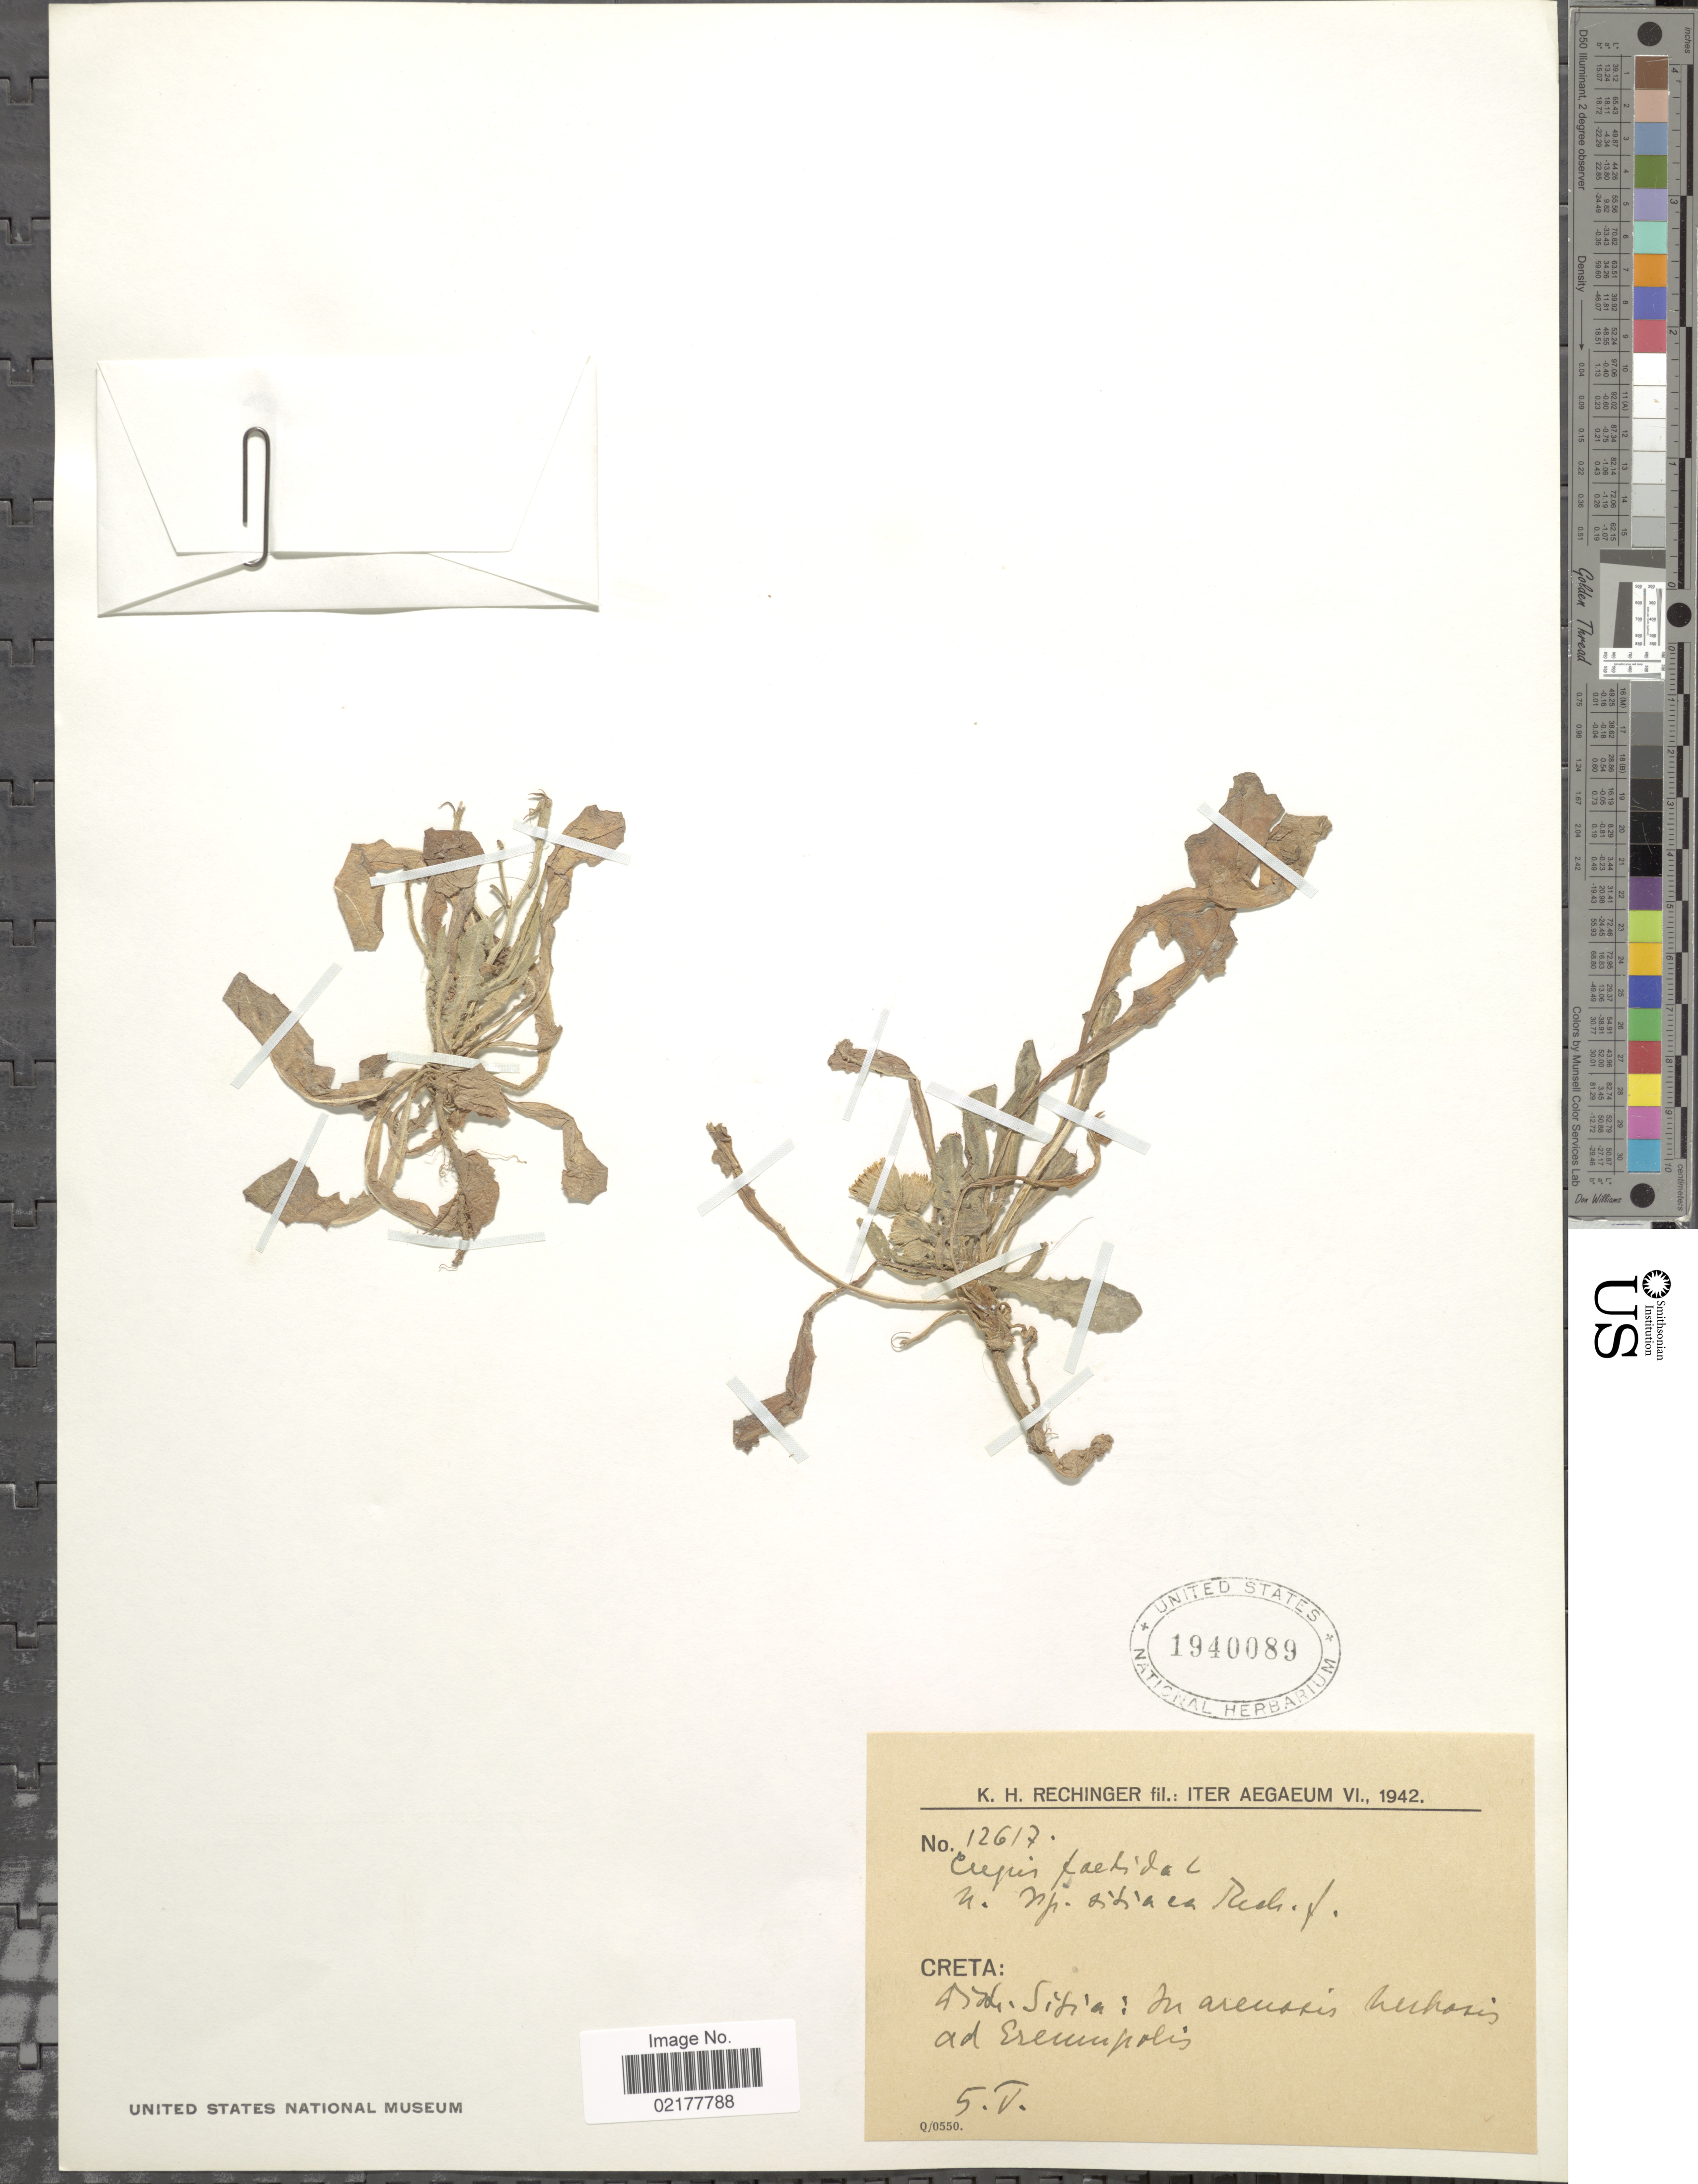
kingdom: Plantae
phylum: Tracheophyta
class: Magnoliopsida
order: Asterales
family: Asteraceae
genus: Crepis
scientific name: Crepis foetida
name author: L.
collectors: K. H. Rechinger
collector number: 12617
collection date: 1942-05-05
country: Greece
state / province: Crete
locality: Creta. Aegaeum.Distr. Sitia: ad Eremupolis.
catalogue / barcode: US 1940089